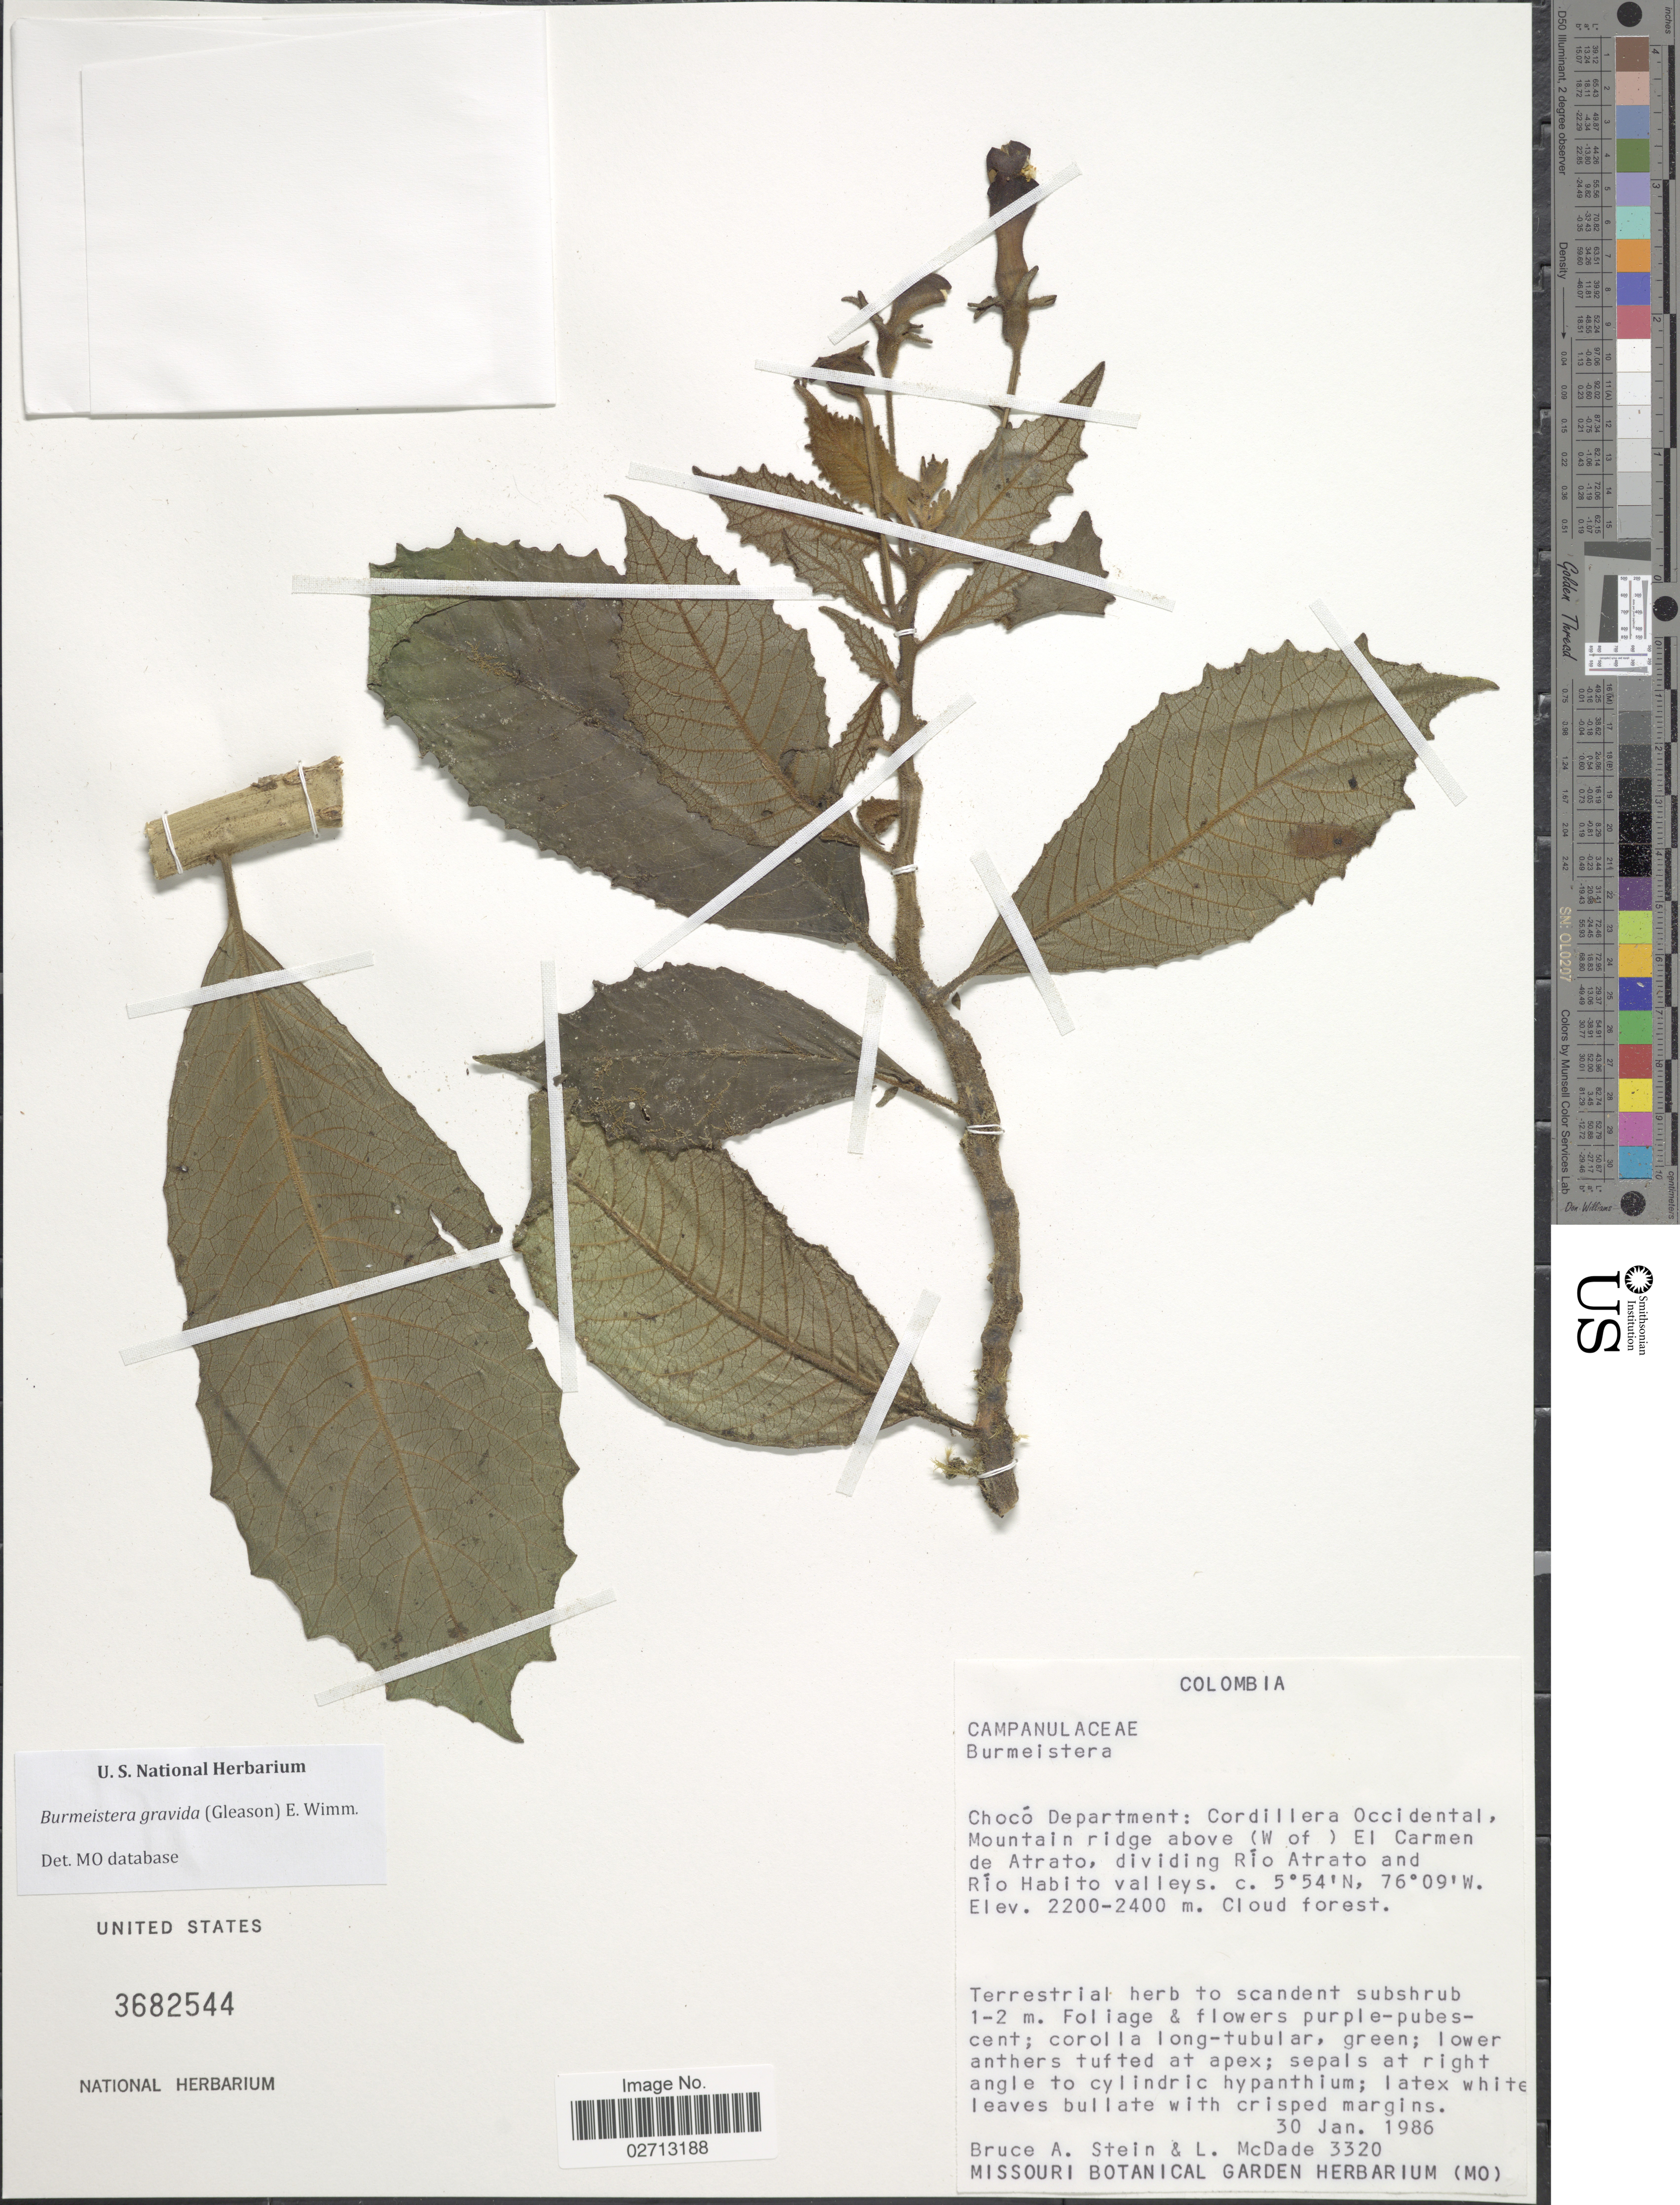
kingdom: Plantae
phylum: Tracheophyta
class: Magnoliopsida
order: Asterales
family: Campanulaceae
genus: Burmeistera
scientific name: Burmeistera gravida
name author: (Gleason) E. Wimm.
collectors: B. A. Stein & L. McDade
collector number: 3320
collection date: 1986-01-30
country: Colombia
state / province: Chocó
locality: Chocó Department: Cordillera Occidental, Mountain ridge above (W of) El Carmen de Atrato, dividing Río Atrato and Río Habito valleys.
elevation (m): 2200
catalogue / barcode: US 3682544